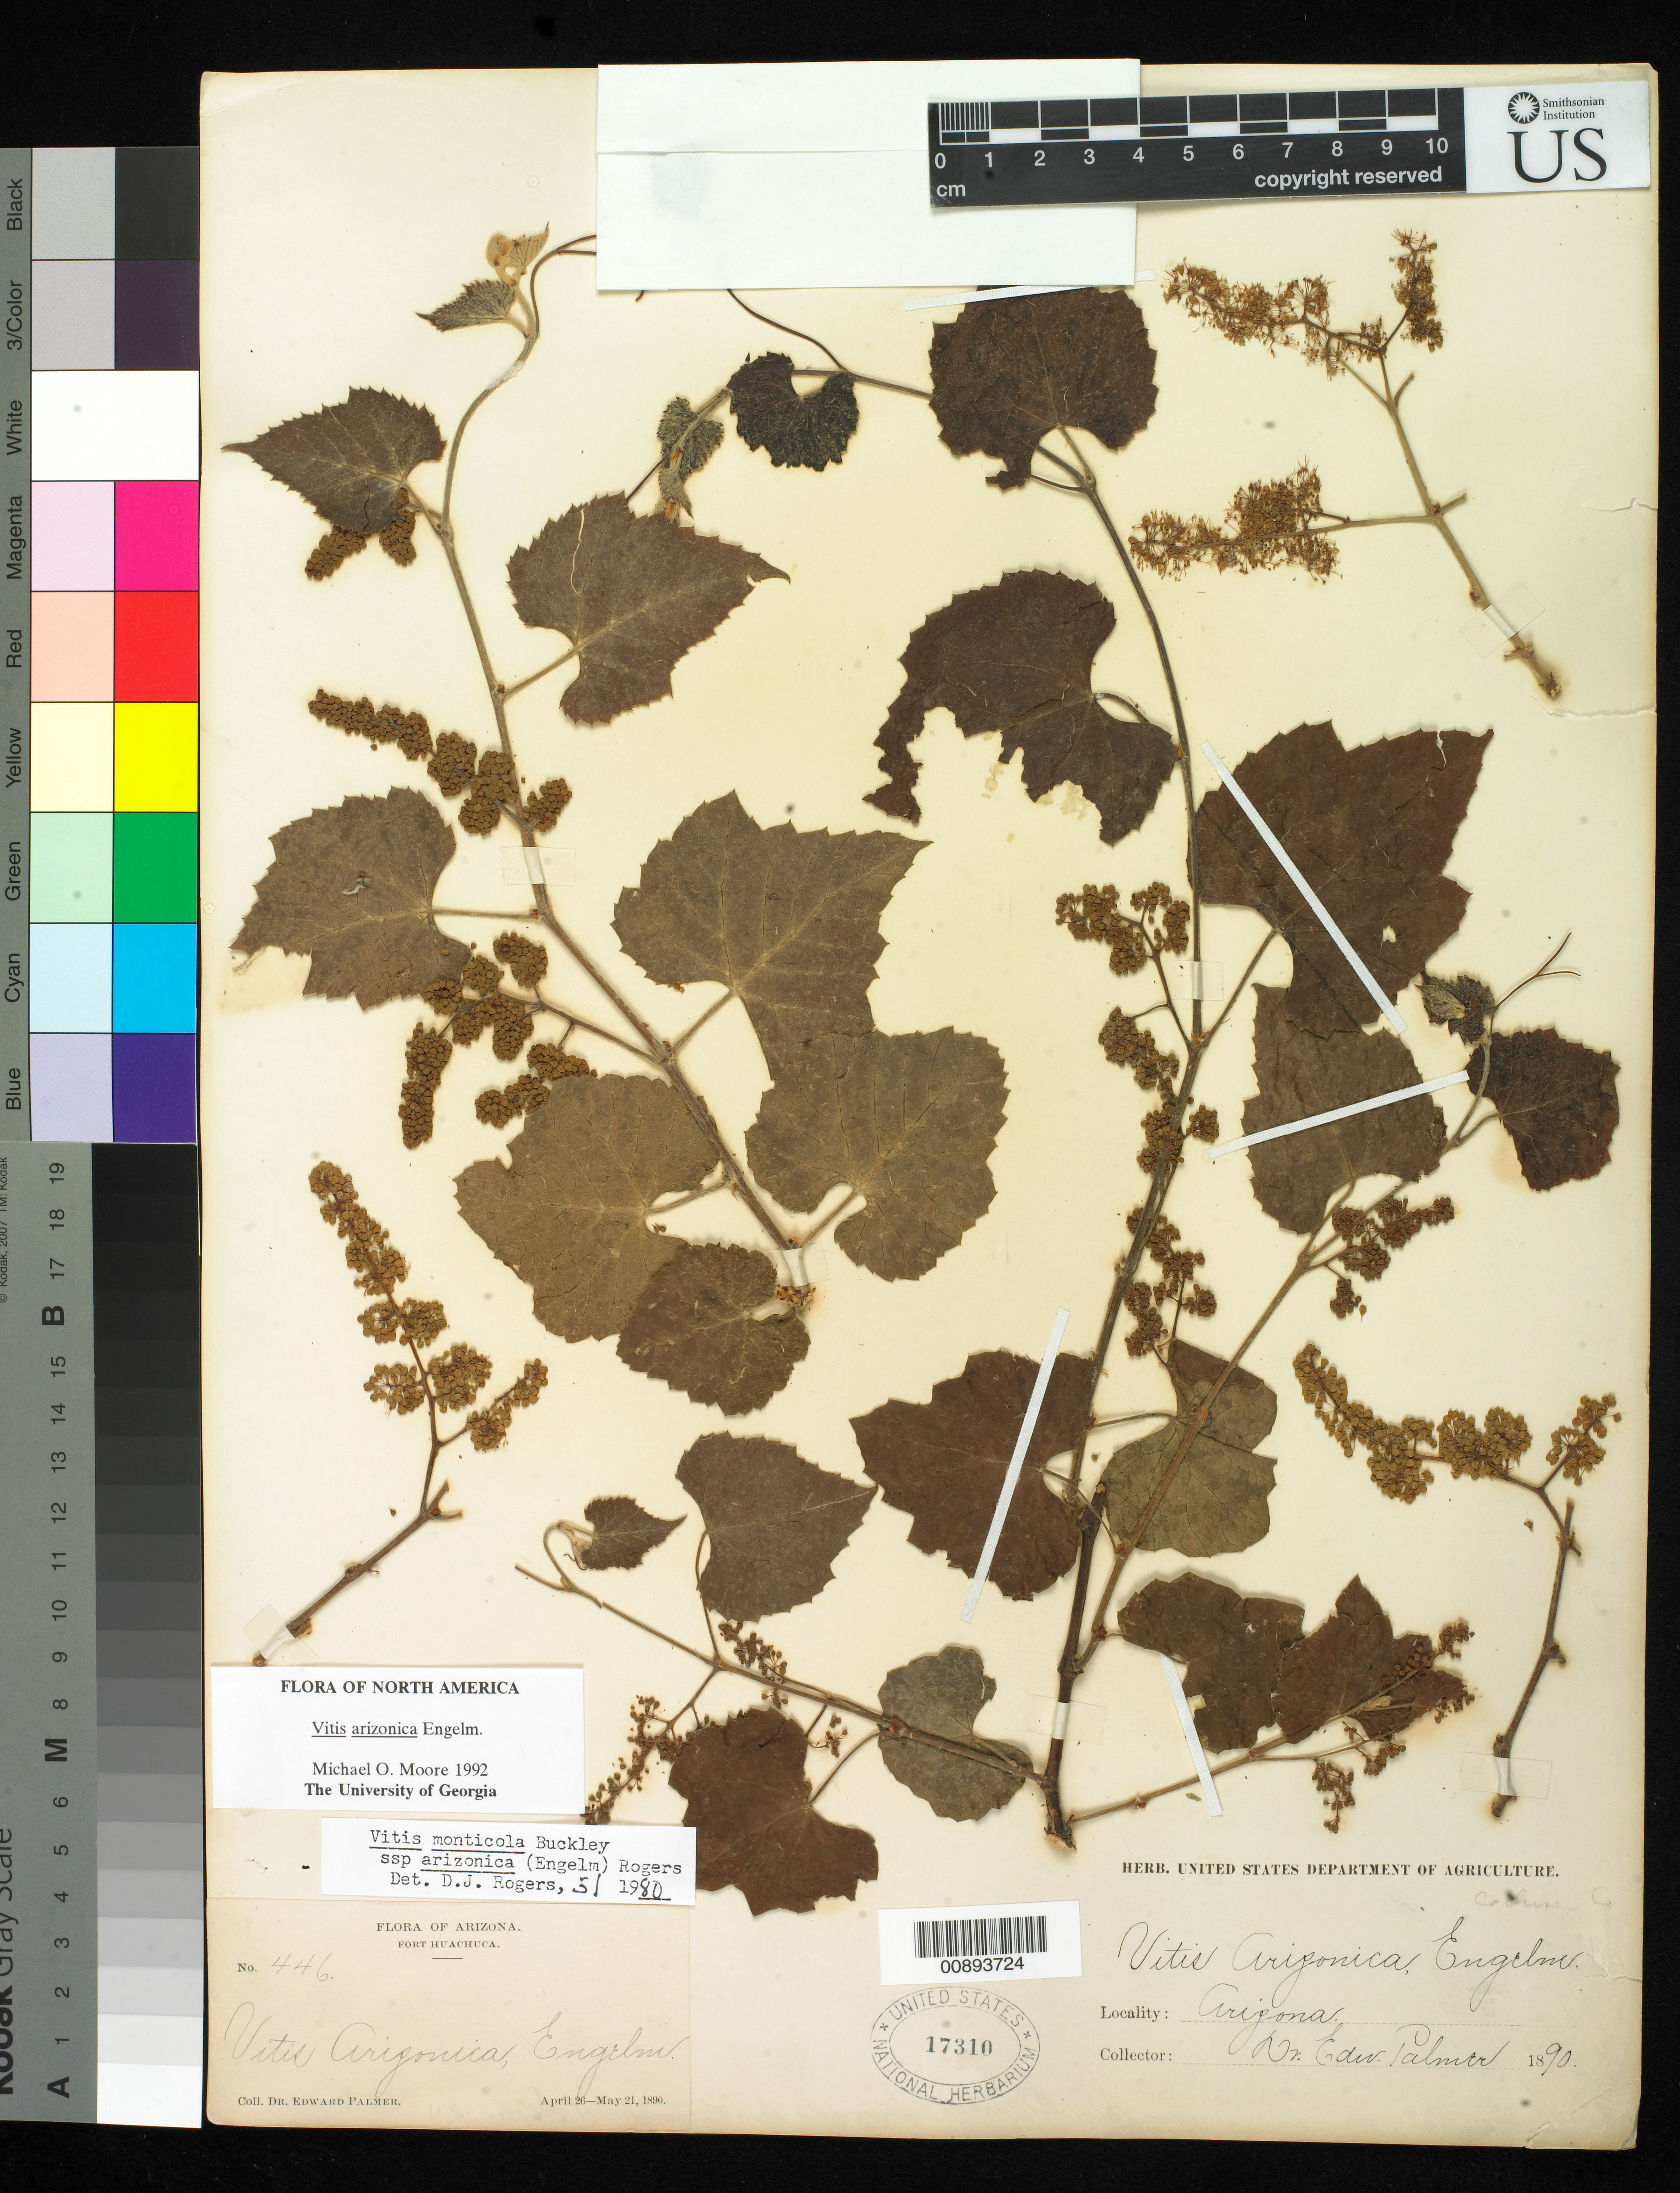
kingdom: Plantae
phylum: Tracheophyta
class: Magnoliopsida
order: Vitales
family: Vitaceae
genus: Vitis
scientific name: Vitis arizonica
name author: Engelm.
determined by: Moore, M. O.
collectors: E. Palmer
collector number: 446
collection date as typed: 26 Apr 1890 to 21 May 1890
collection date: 1890-04-26/1890-05-21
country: United States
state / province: Arizona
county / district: Cochise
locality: Fort Huachuca.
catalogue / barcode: US 17310